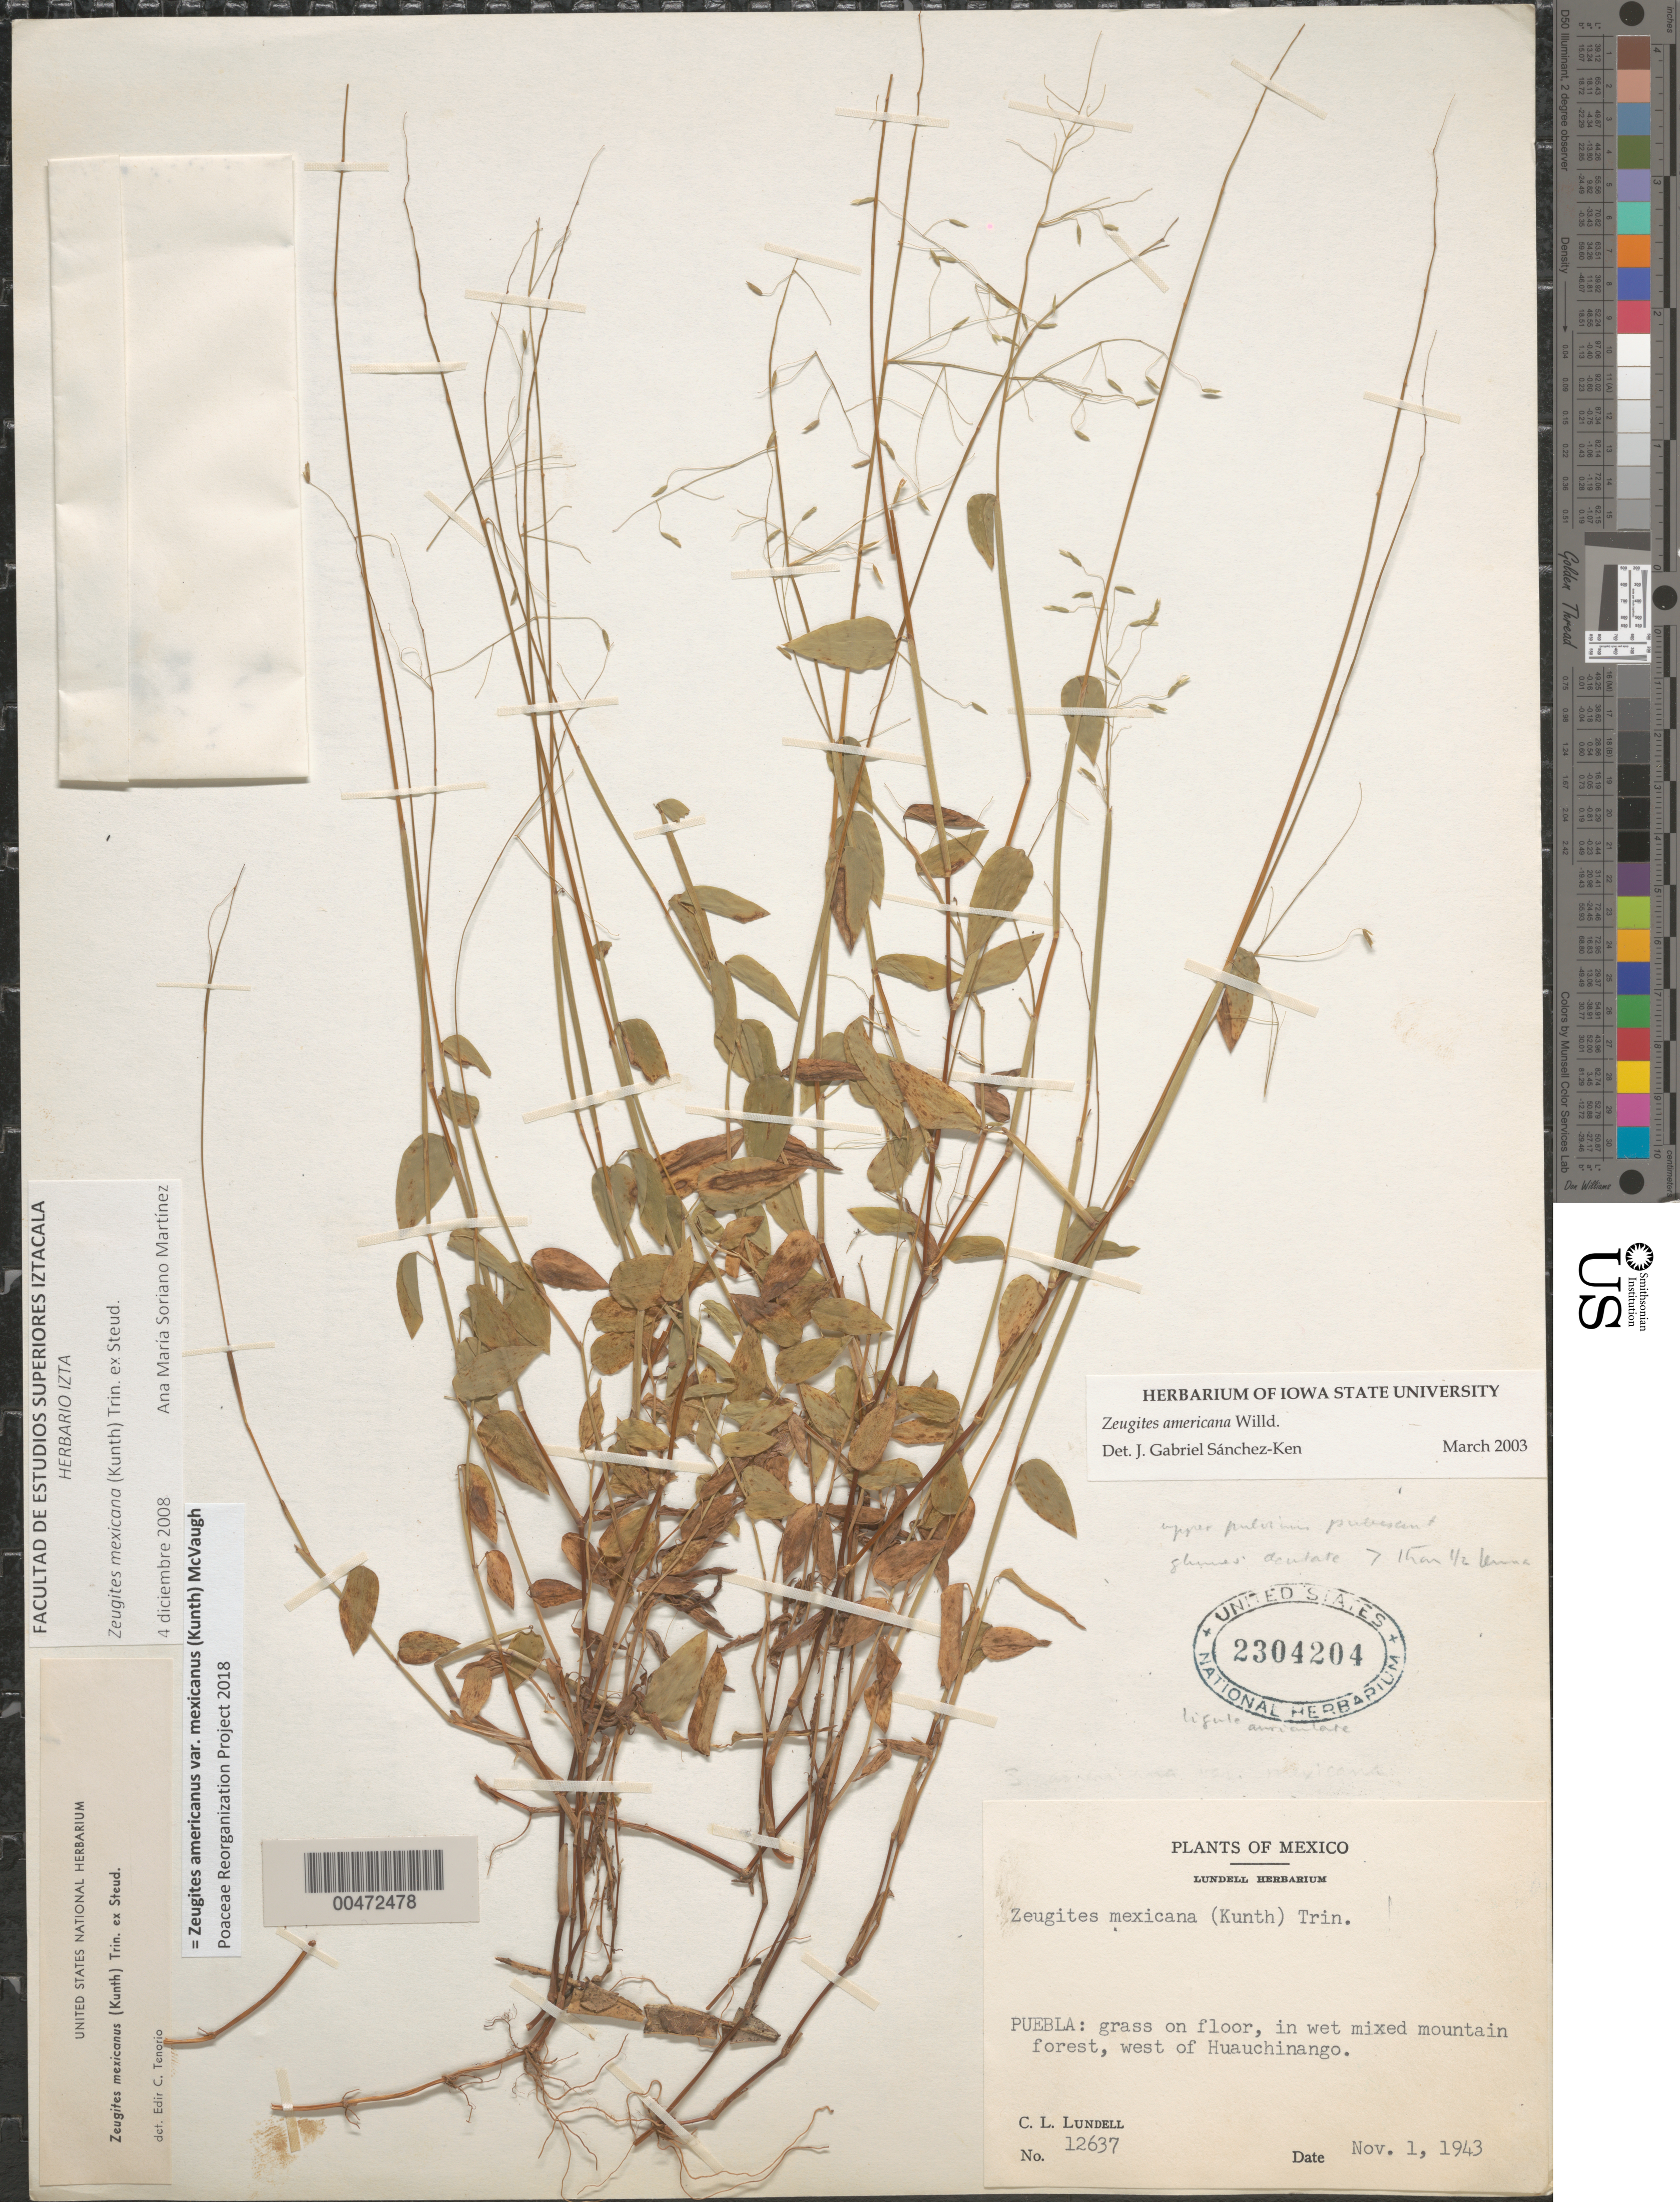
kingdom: Plantae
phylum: Tracheophyta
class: Liliopsida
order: Poales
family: Poaceae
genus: Zeugites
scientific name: Zeugites americanus var. mexicanus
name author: (Kunth) McVaugh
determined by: Poaceae Reorganization Project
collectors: C. L. Lundell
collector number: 12637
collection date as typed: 1 Nov 1943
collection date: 1943-11-01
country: Mexico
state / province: Puebla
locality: W of Huauchinango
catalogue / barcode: US 2304204